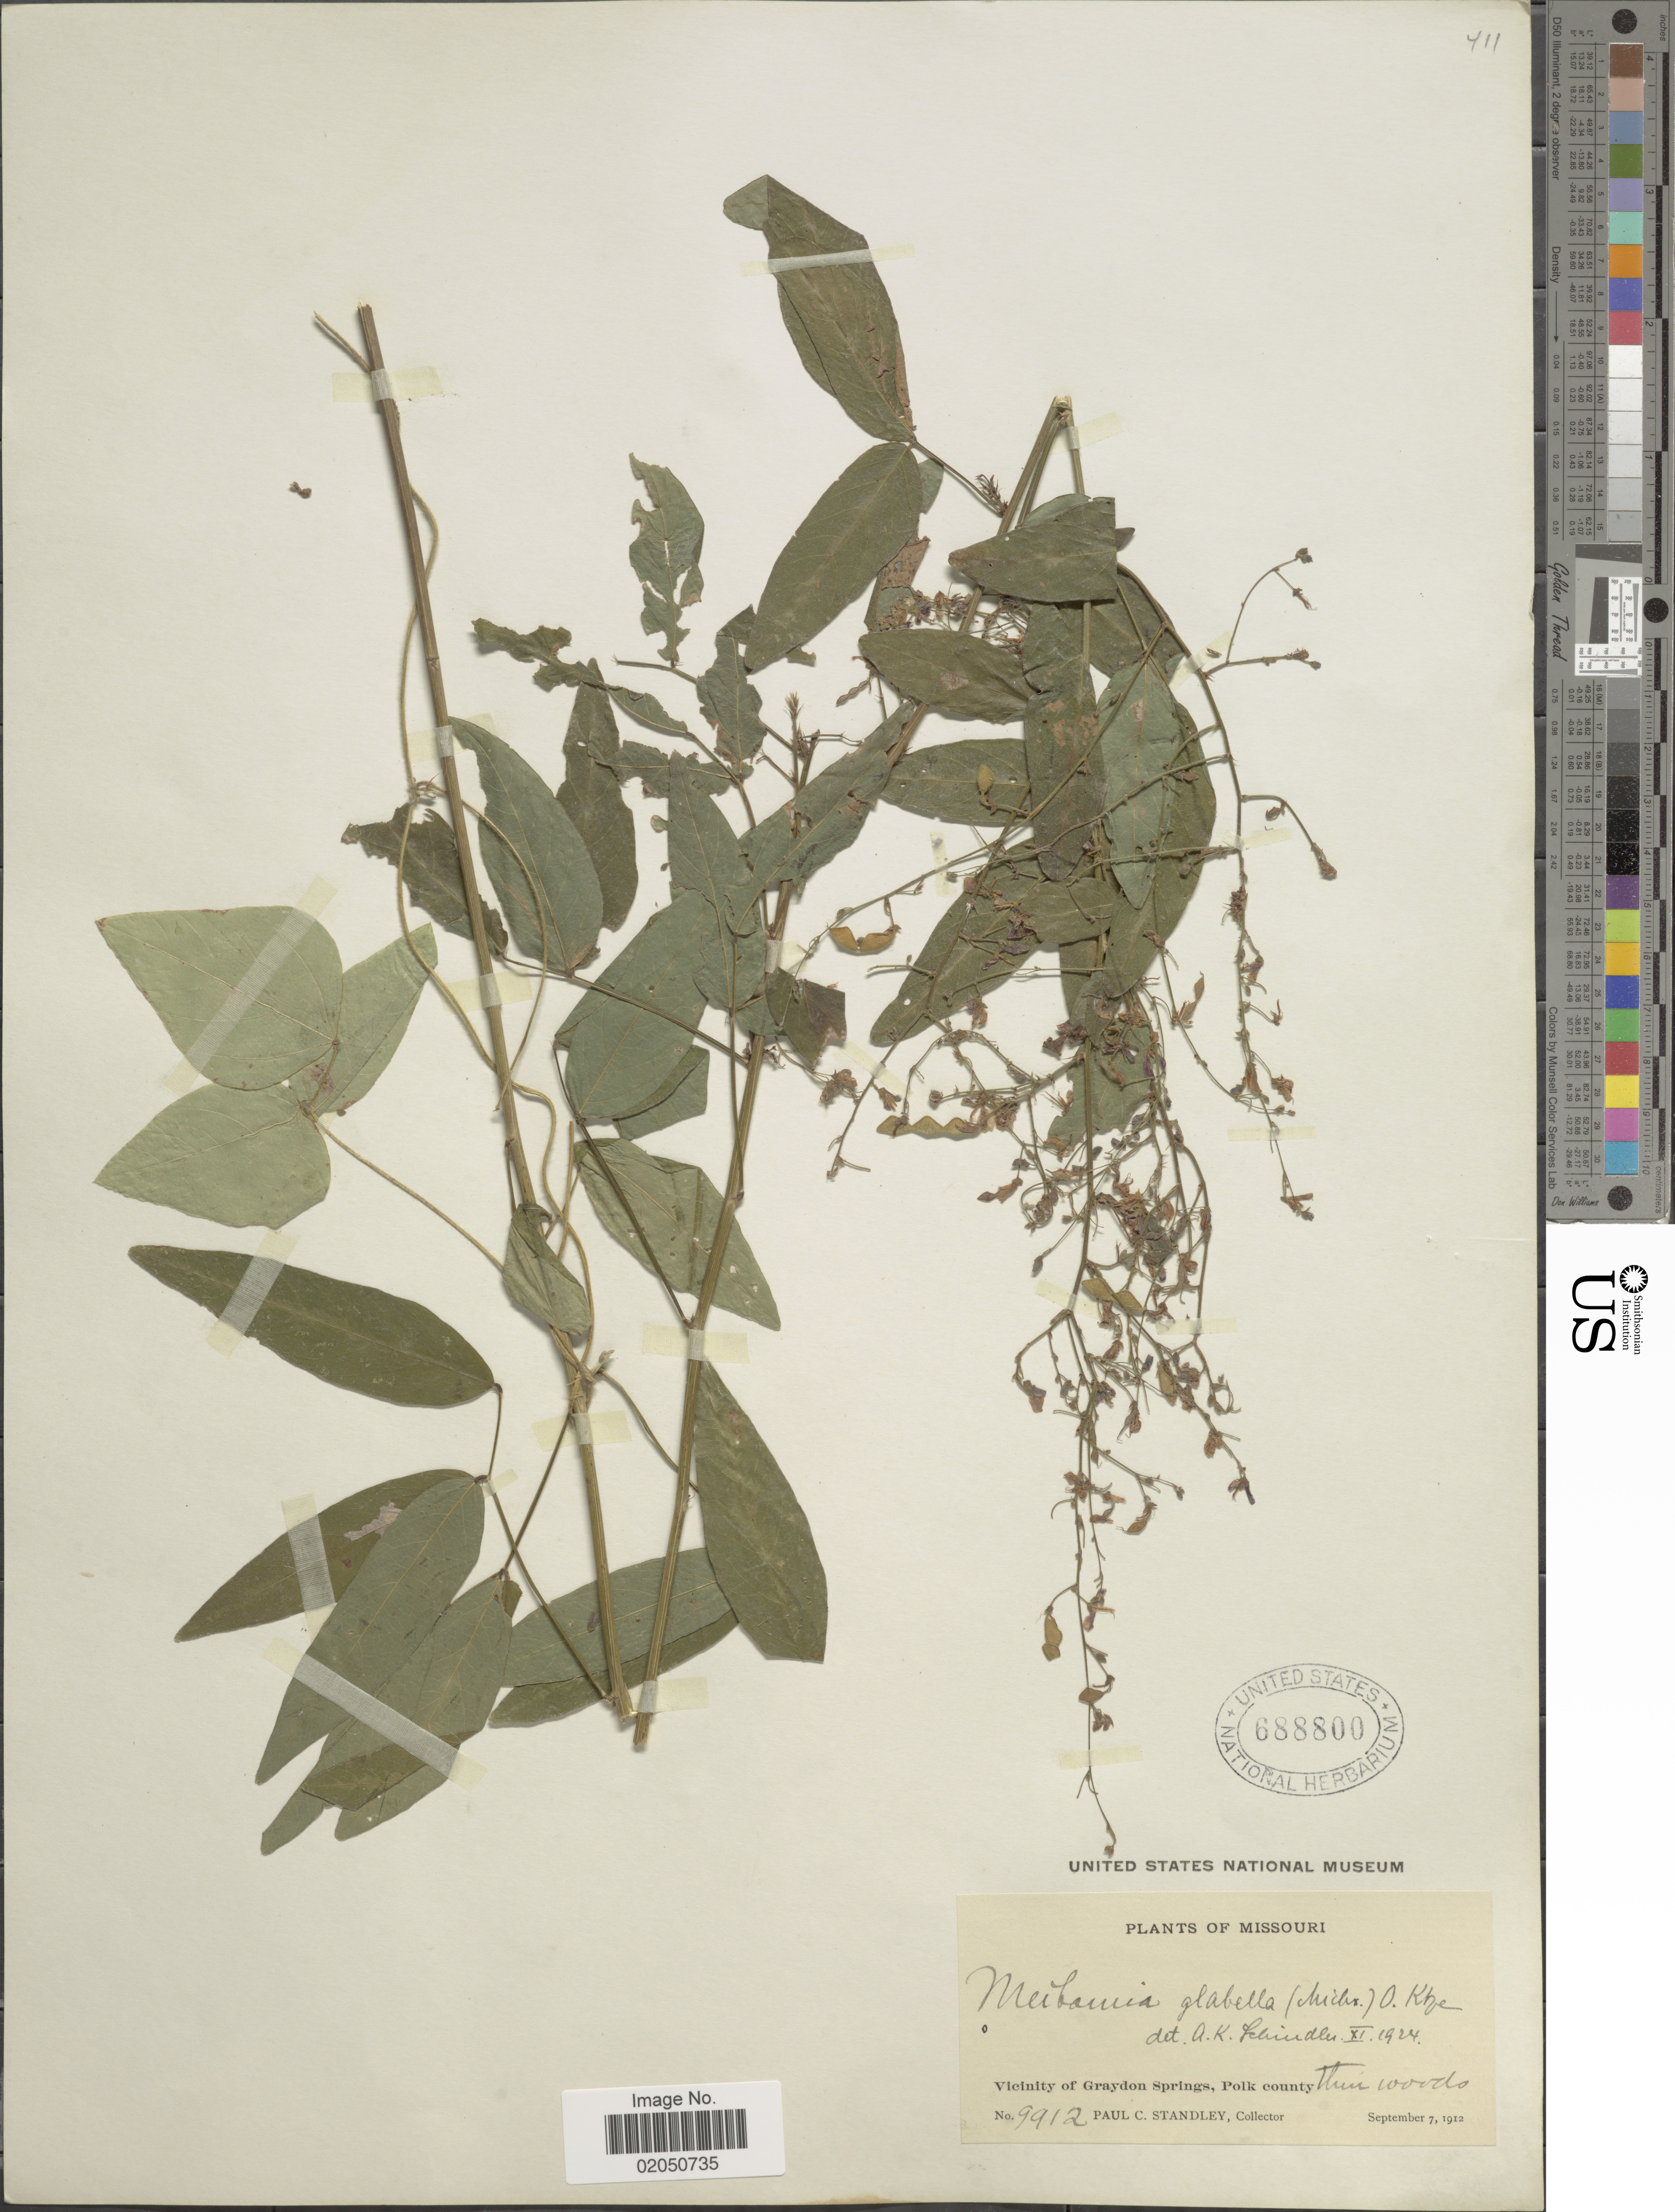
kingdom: Plantae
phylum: Tracheophyta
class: Magnoliopsida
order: Fabales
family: Fabaceae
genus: Desmodium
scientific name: Desmodium glabellum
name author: (Michx.) DC.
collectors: P. C. Standley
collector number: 9912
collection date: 1912-09-07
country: United States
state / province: Missouri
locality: Vicinity of Graydon Springs, Polk County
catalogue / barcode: US 688800